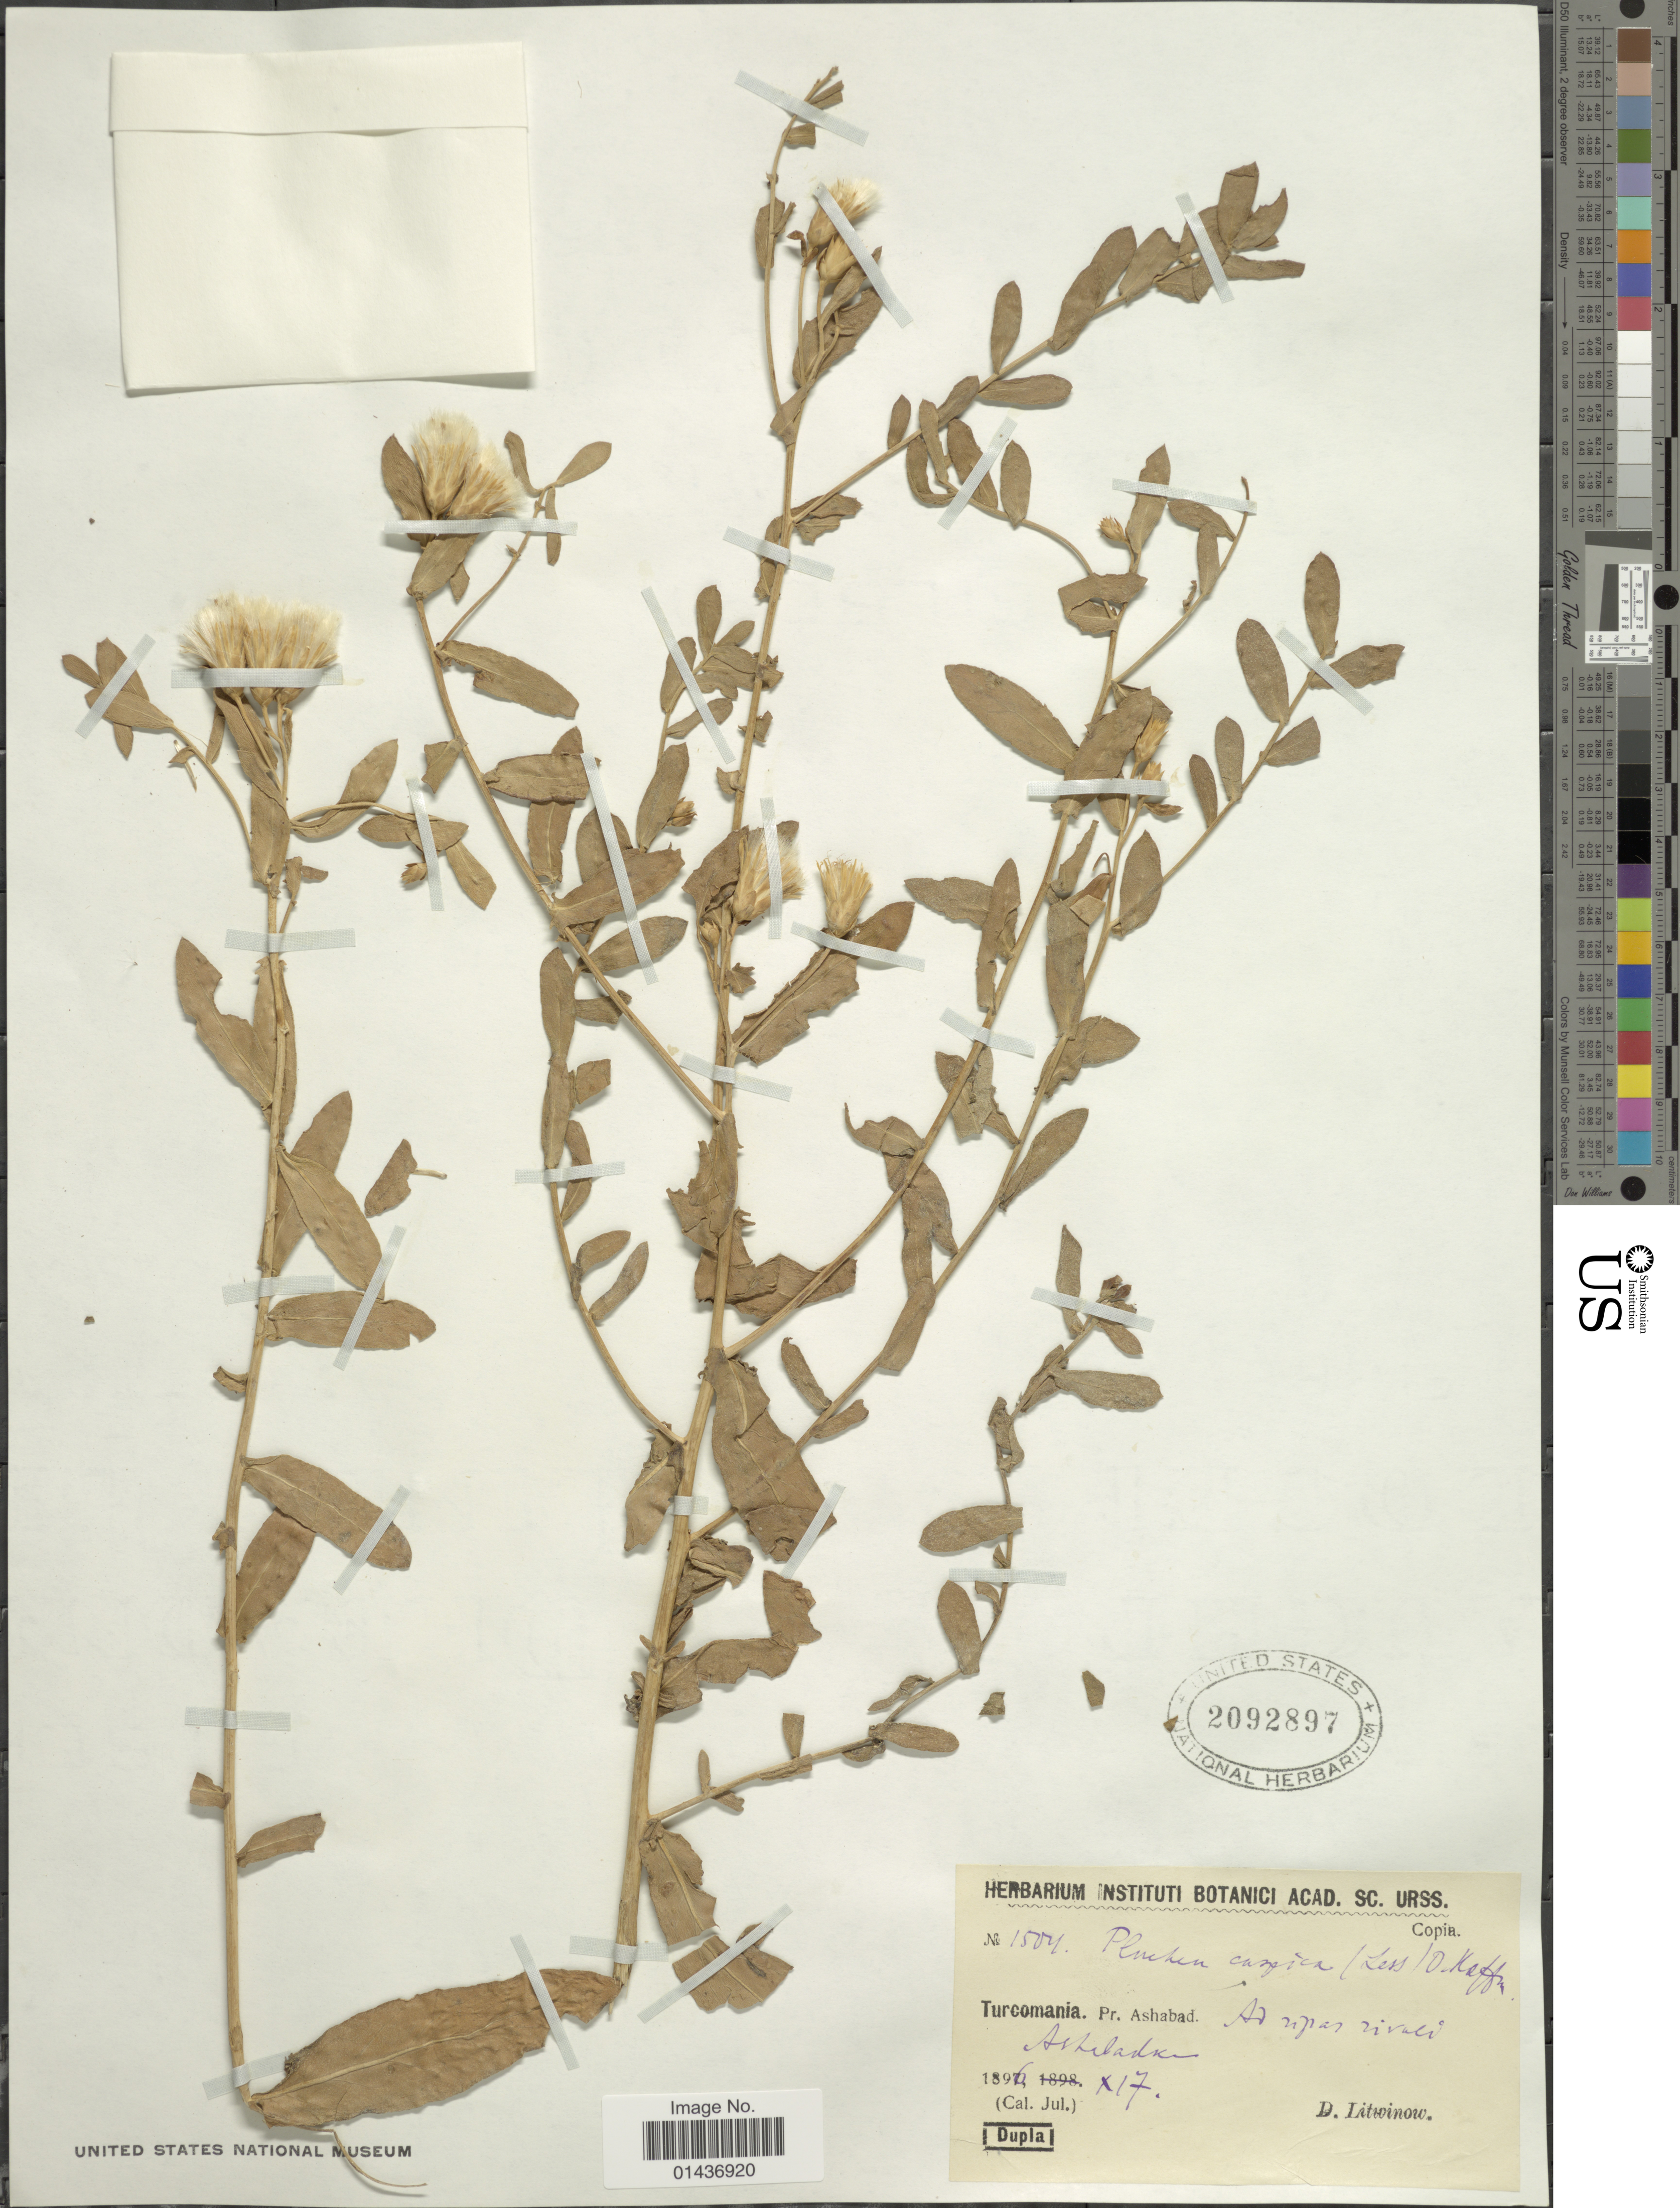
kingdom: Plantae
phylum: Tracheophyta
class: Magnoliopsida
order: Asterales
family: Asteraceae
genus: Pluchea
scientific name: Pluchea caspia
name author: O. Hoffm. ex Paulsen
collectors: D. Litwinow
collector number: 1504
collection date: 1896-10-17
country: Turkmenistan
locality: Turcomania, Pr. Ashabad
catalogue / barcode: US 2092897